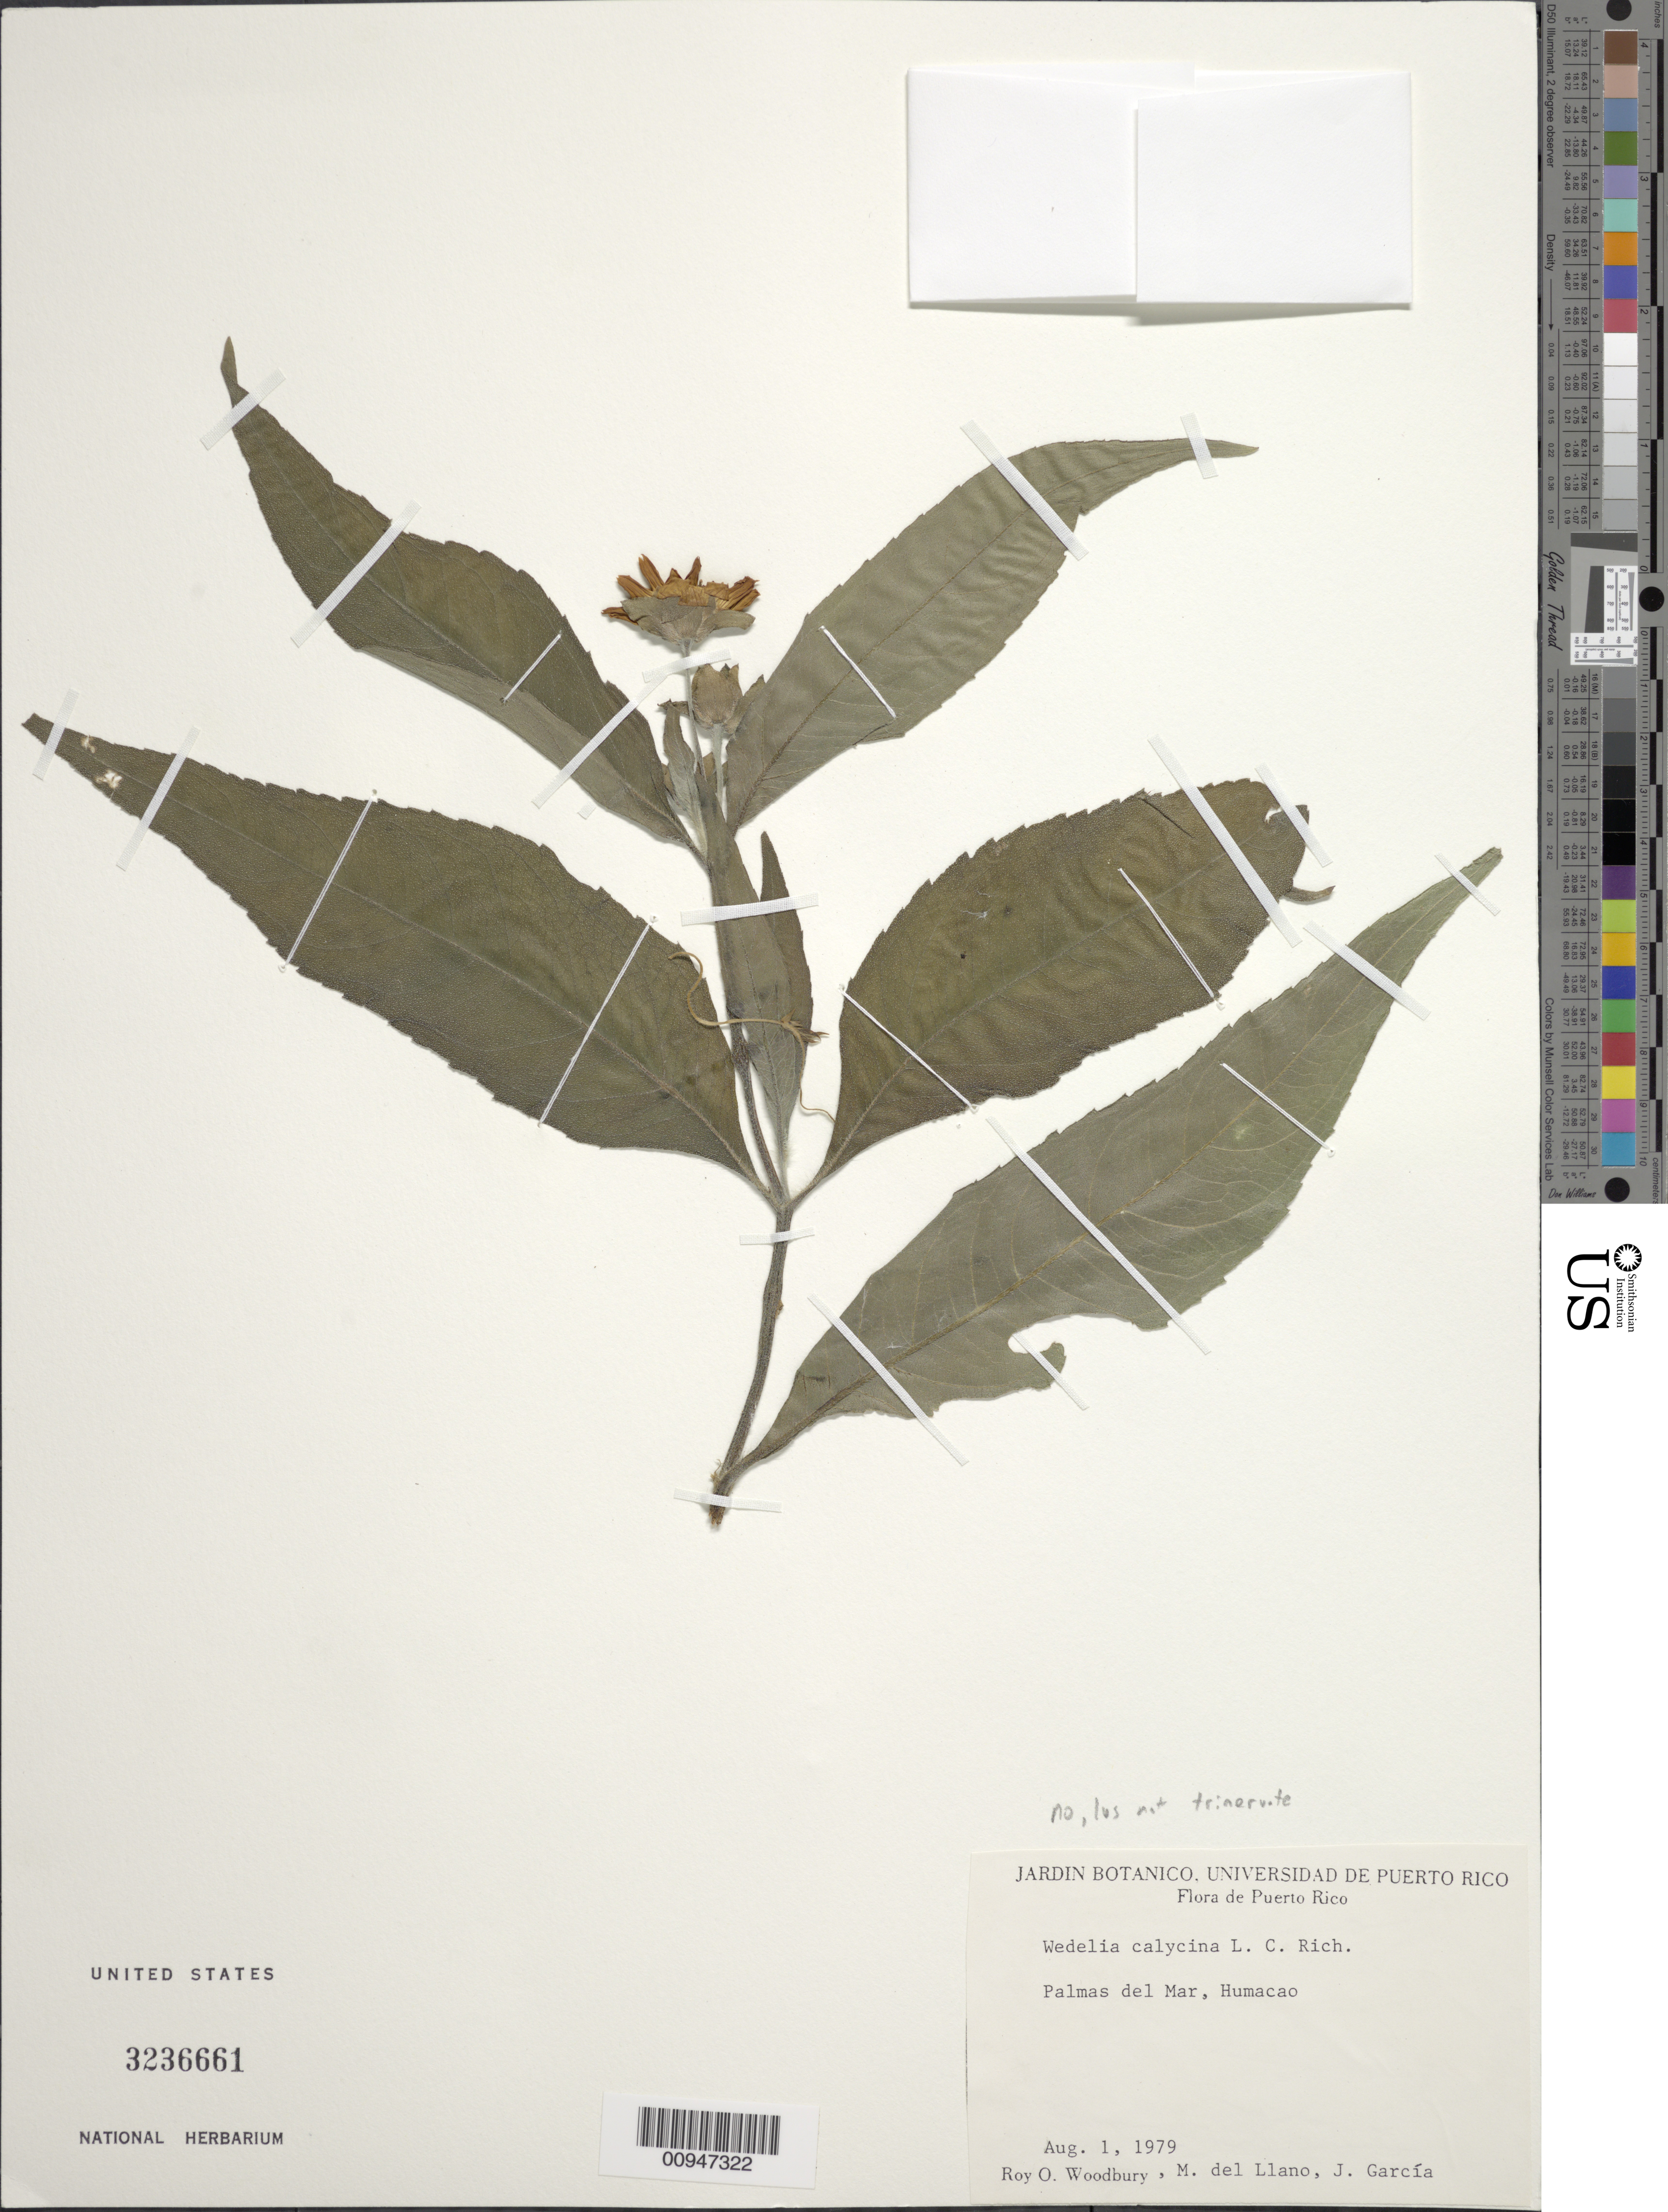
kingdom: Plantae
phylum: Tracheophyta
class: Magnoliopsida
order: Asterales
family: Asteraceae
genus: Wedelia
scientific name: Wedelia calycina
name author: Rich.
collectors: R. O. Woodbury, M. d. Llano & J. García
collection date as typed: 01 Aug 1979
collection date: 1979-08-01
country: Puerto Rico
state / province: Humacao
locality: Palmas del Mar, Humacao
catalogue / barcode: US 3236661